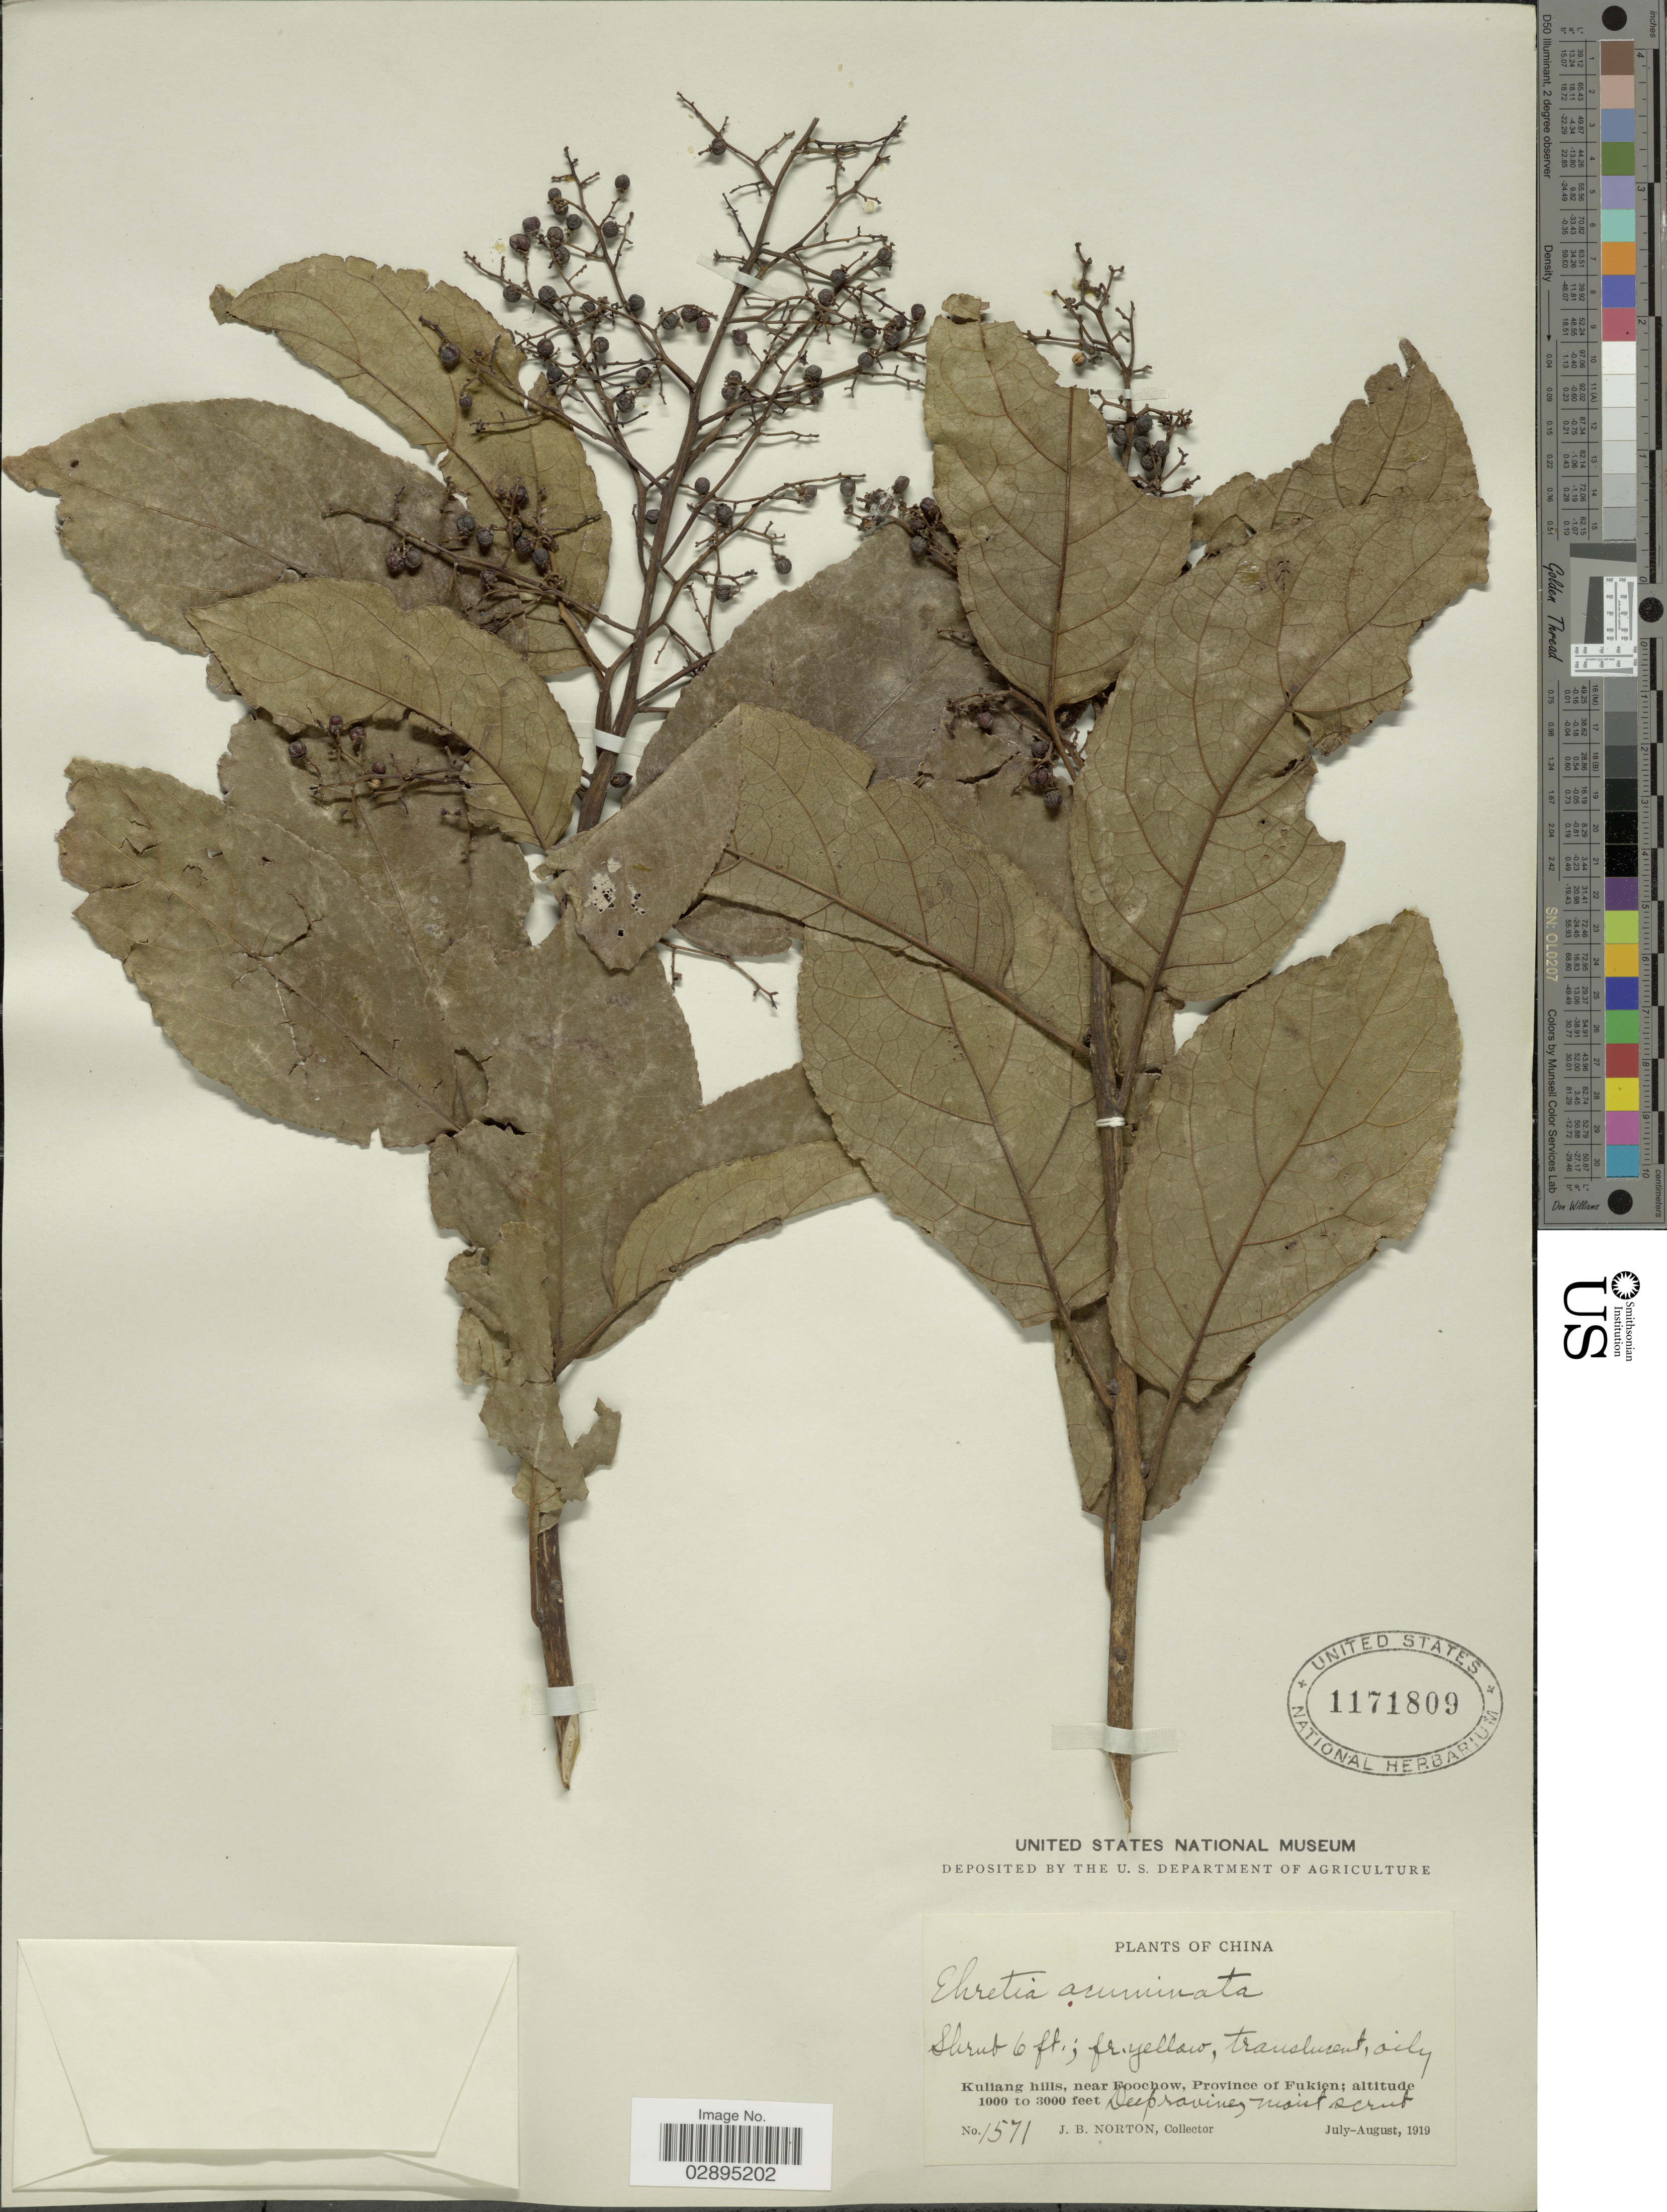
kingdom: Plantae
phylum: Tracheophyta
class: Magnoliopsida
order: Boraginales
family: Ehretiaceae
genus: Ehretia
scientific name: Ehretia acuminata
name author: R. Br.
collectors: J. B. Norton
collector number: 1571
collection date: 1919-07/1919-08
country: China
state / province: Fujian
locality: Kuliang hills, near Foochow, Province of Fukien.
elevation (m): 305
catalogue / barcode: US 1171809